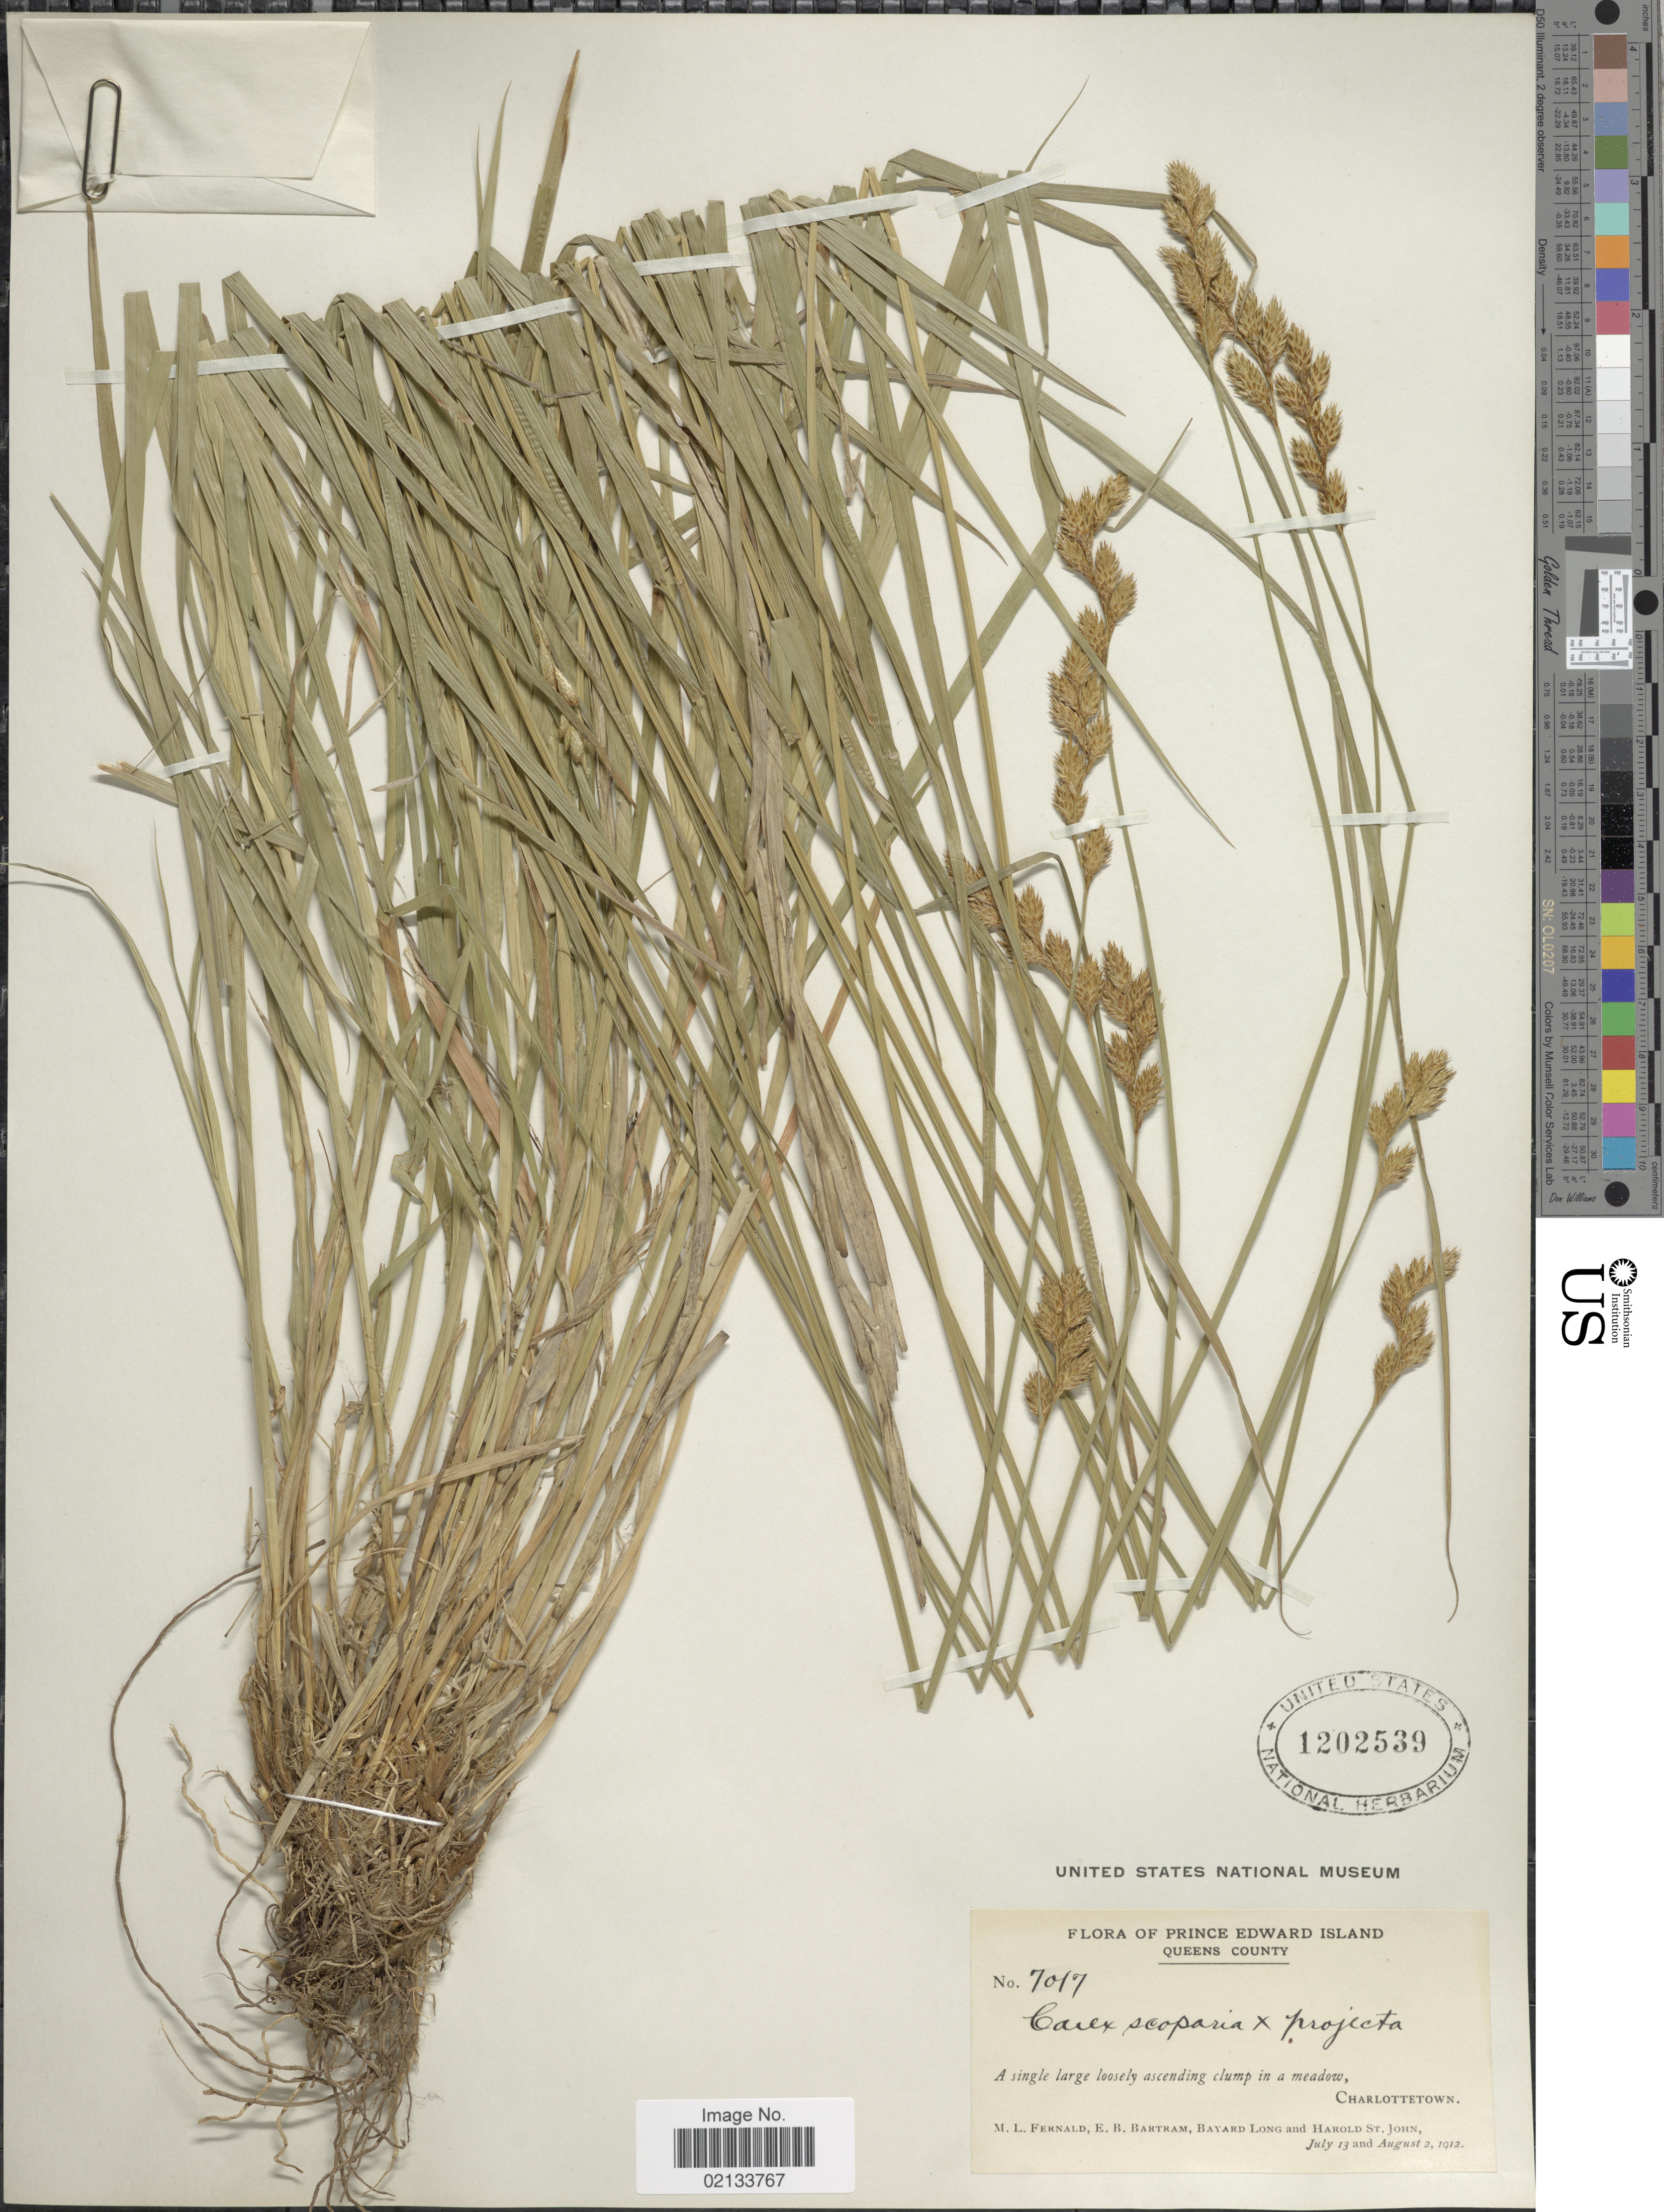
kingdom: Plantae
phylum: Tracheophyta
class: Liliopsida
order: Poales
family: Cyperaceae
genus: Carex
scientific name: Carex scoparia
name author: Schkuhr ex Willd.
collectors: M. L. Fernald, E. B. Bartram, B. Long & H. St. John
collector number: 7017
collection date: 1912-07-13/1912-08-02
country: Canada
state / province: Prince Edward Island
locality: Queens County, A single large loosely ascending clump in a meadow, Charlottetown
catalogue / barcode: US 1202539